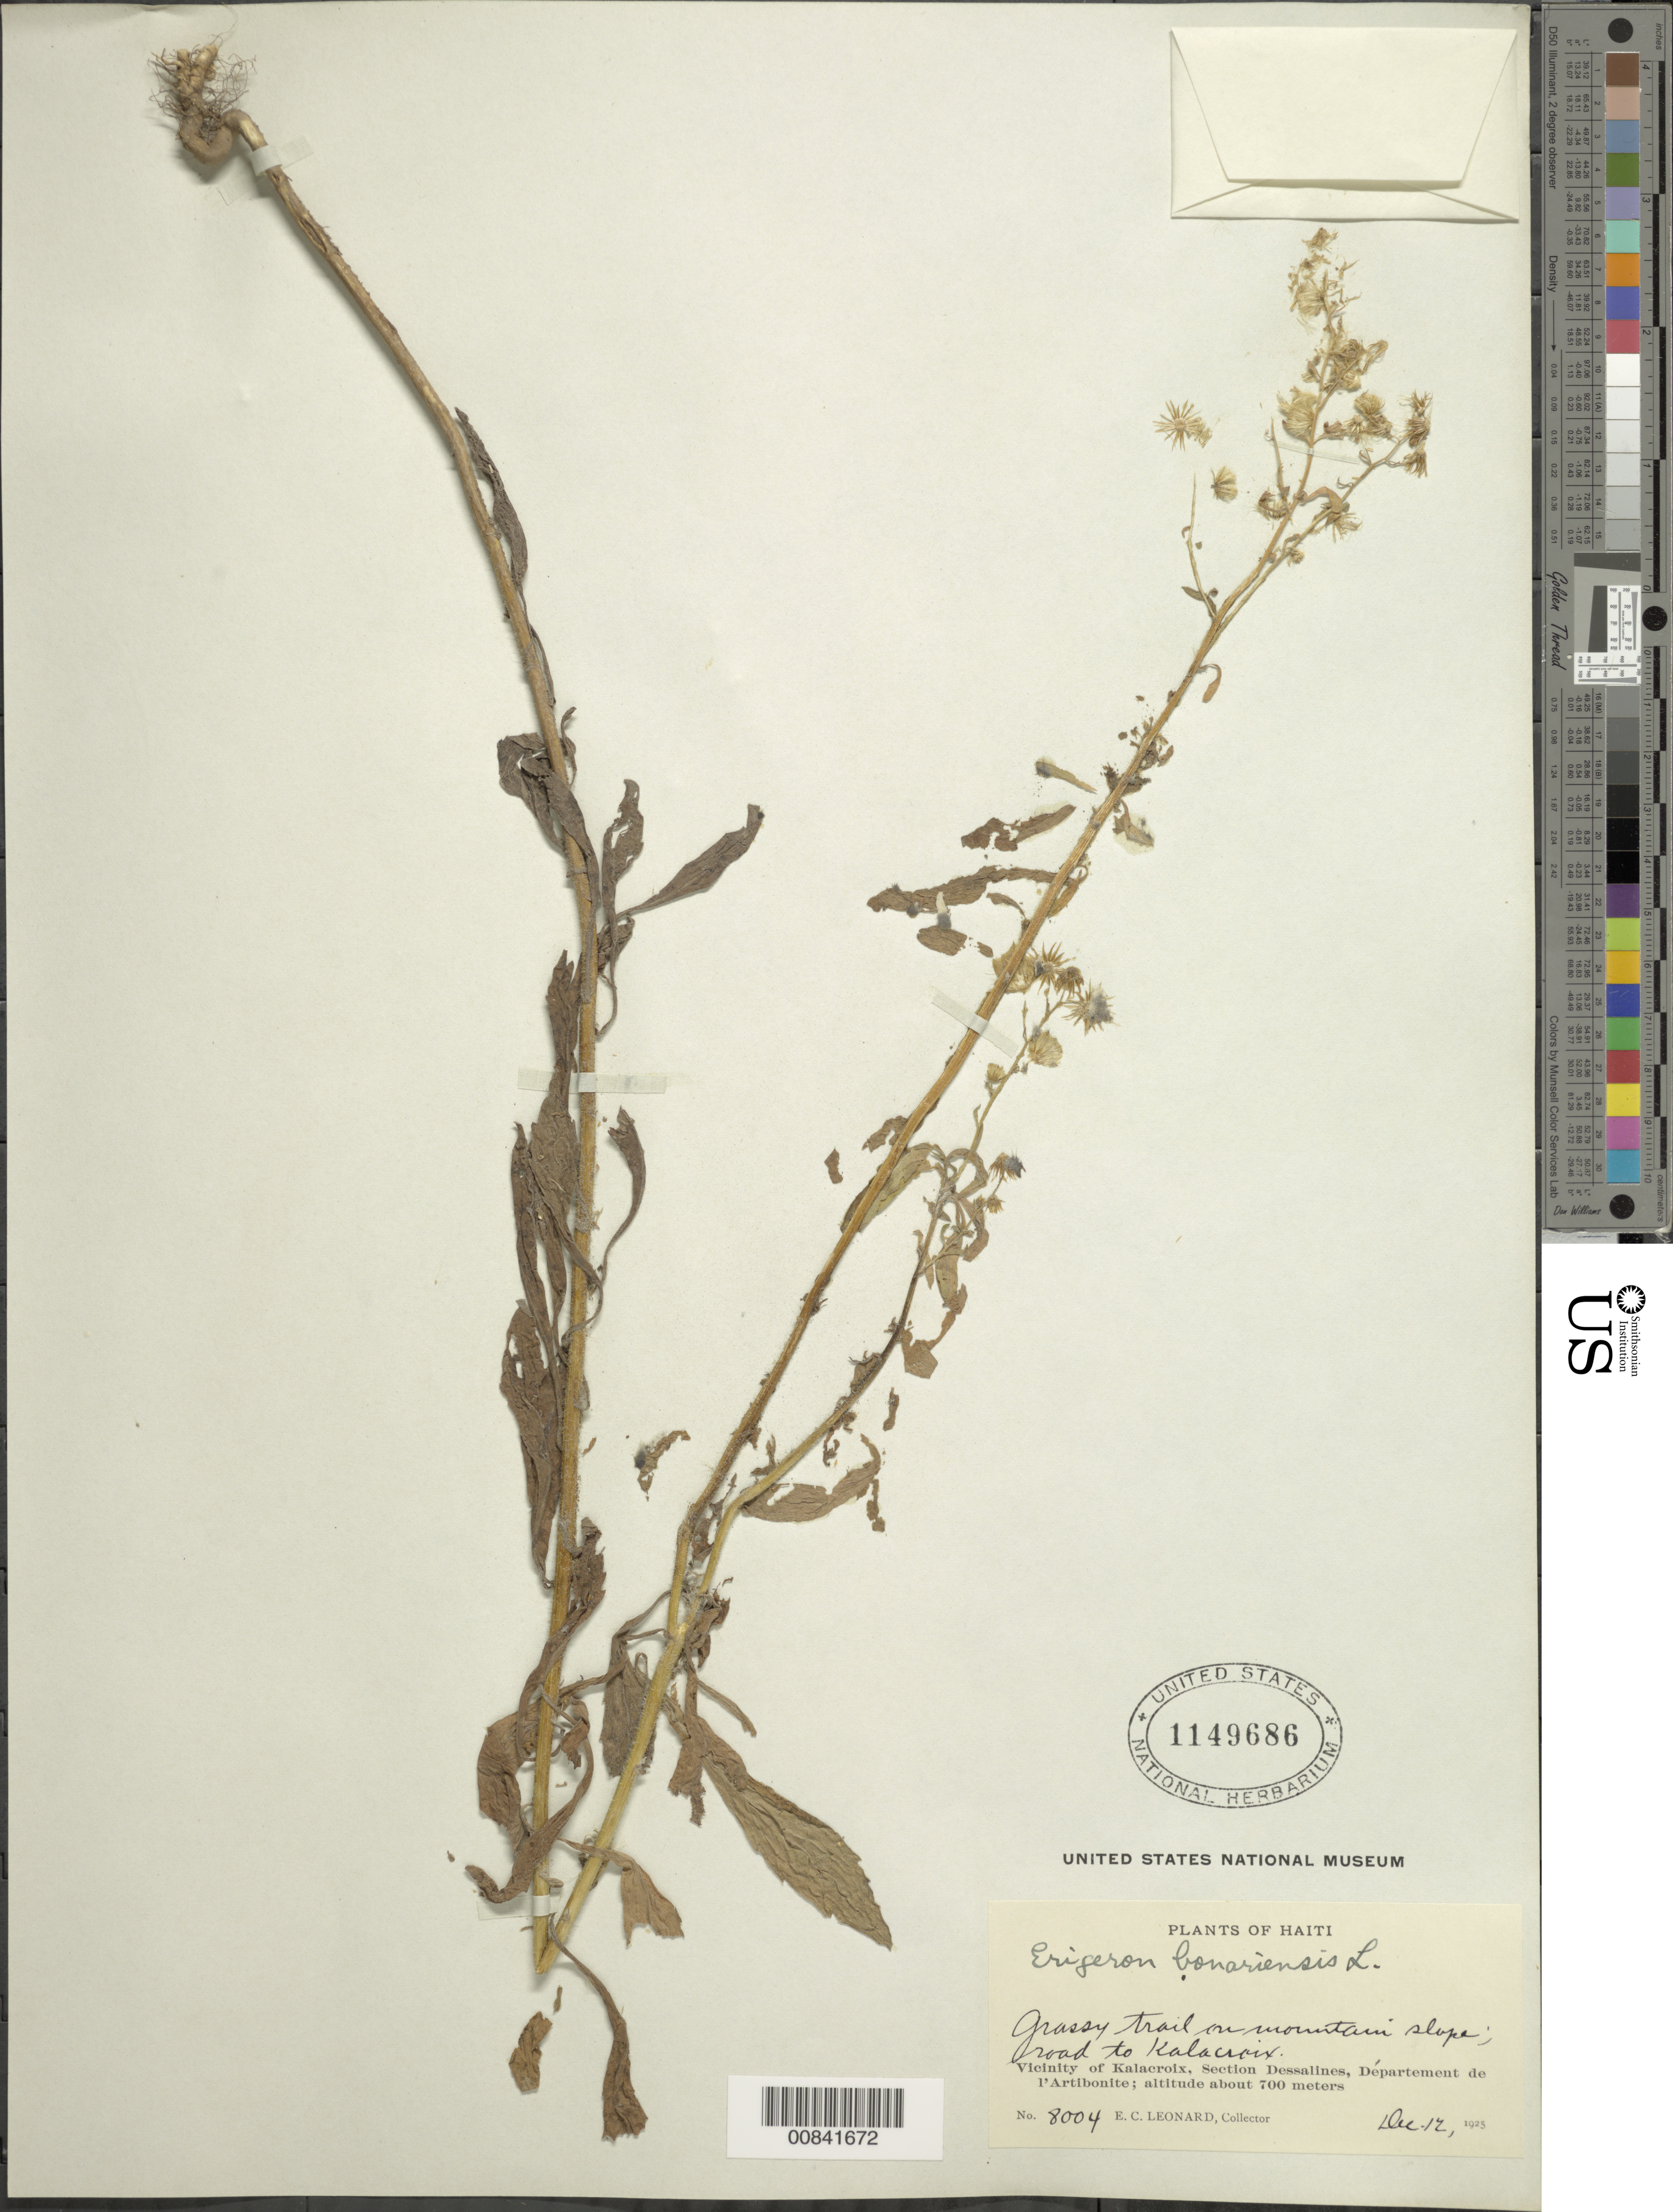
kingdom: Plantae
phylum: Tracheophyta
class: Magnoliopsida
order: Asterales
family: Asteraceae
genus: Conyza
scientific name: Conyza bonariensis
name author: (L.) Cronq.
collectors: E. C. Leonard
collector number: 8004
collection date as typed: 12 Dec 1925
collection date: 1925-12-12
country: Haiti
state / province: Artibonite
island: Hispaniola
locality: Vicinity of Kalacroix, Section Dessalines, road to Kalacroix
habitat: Grassy trail on mountain slope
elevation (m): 700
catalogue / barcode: US 1149686